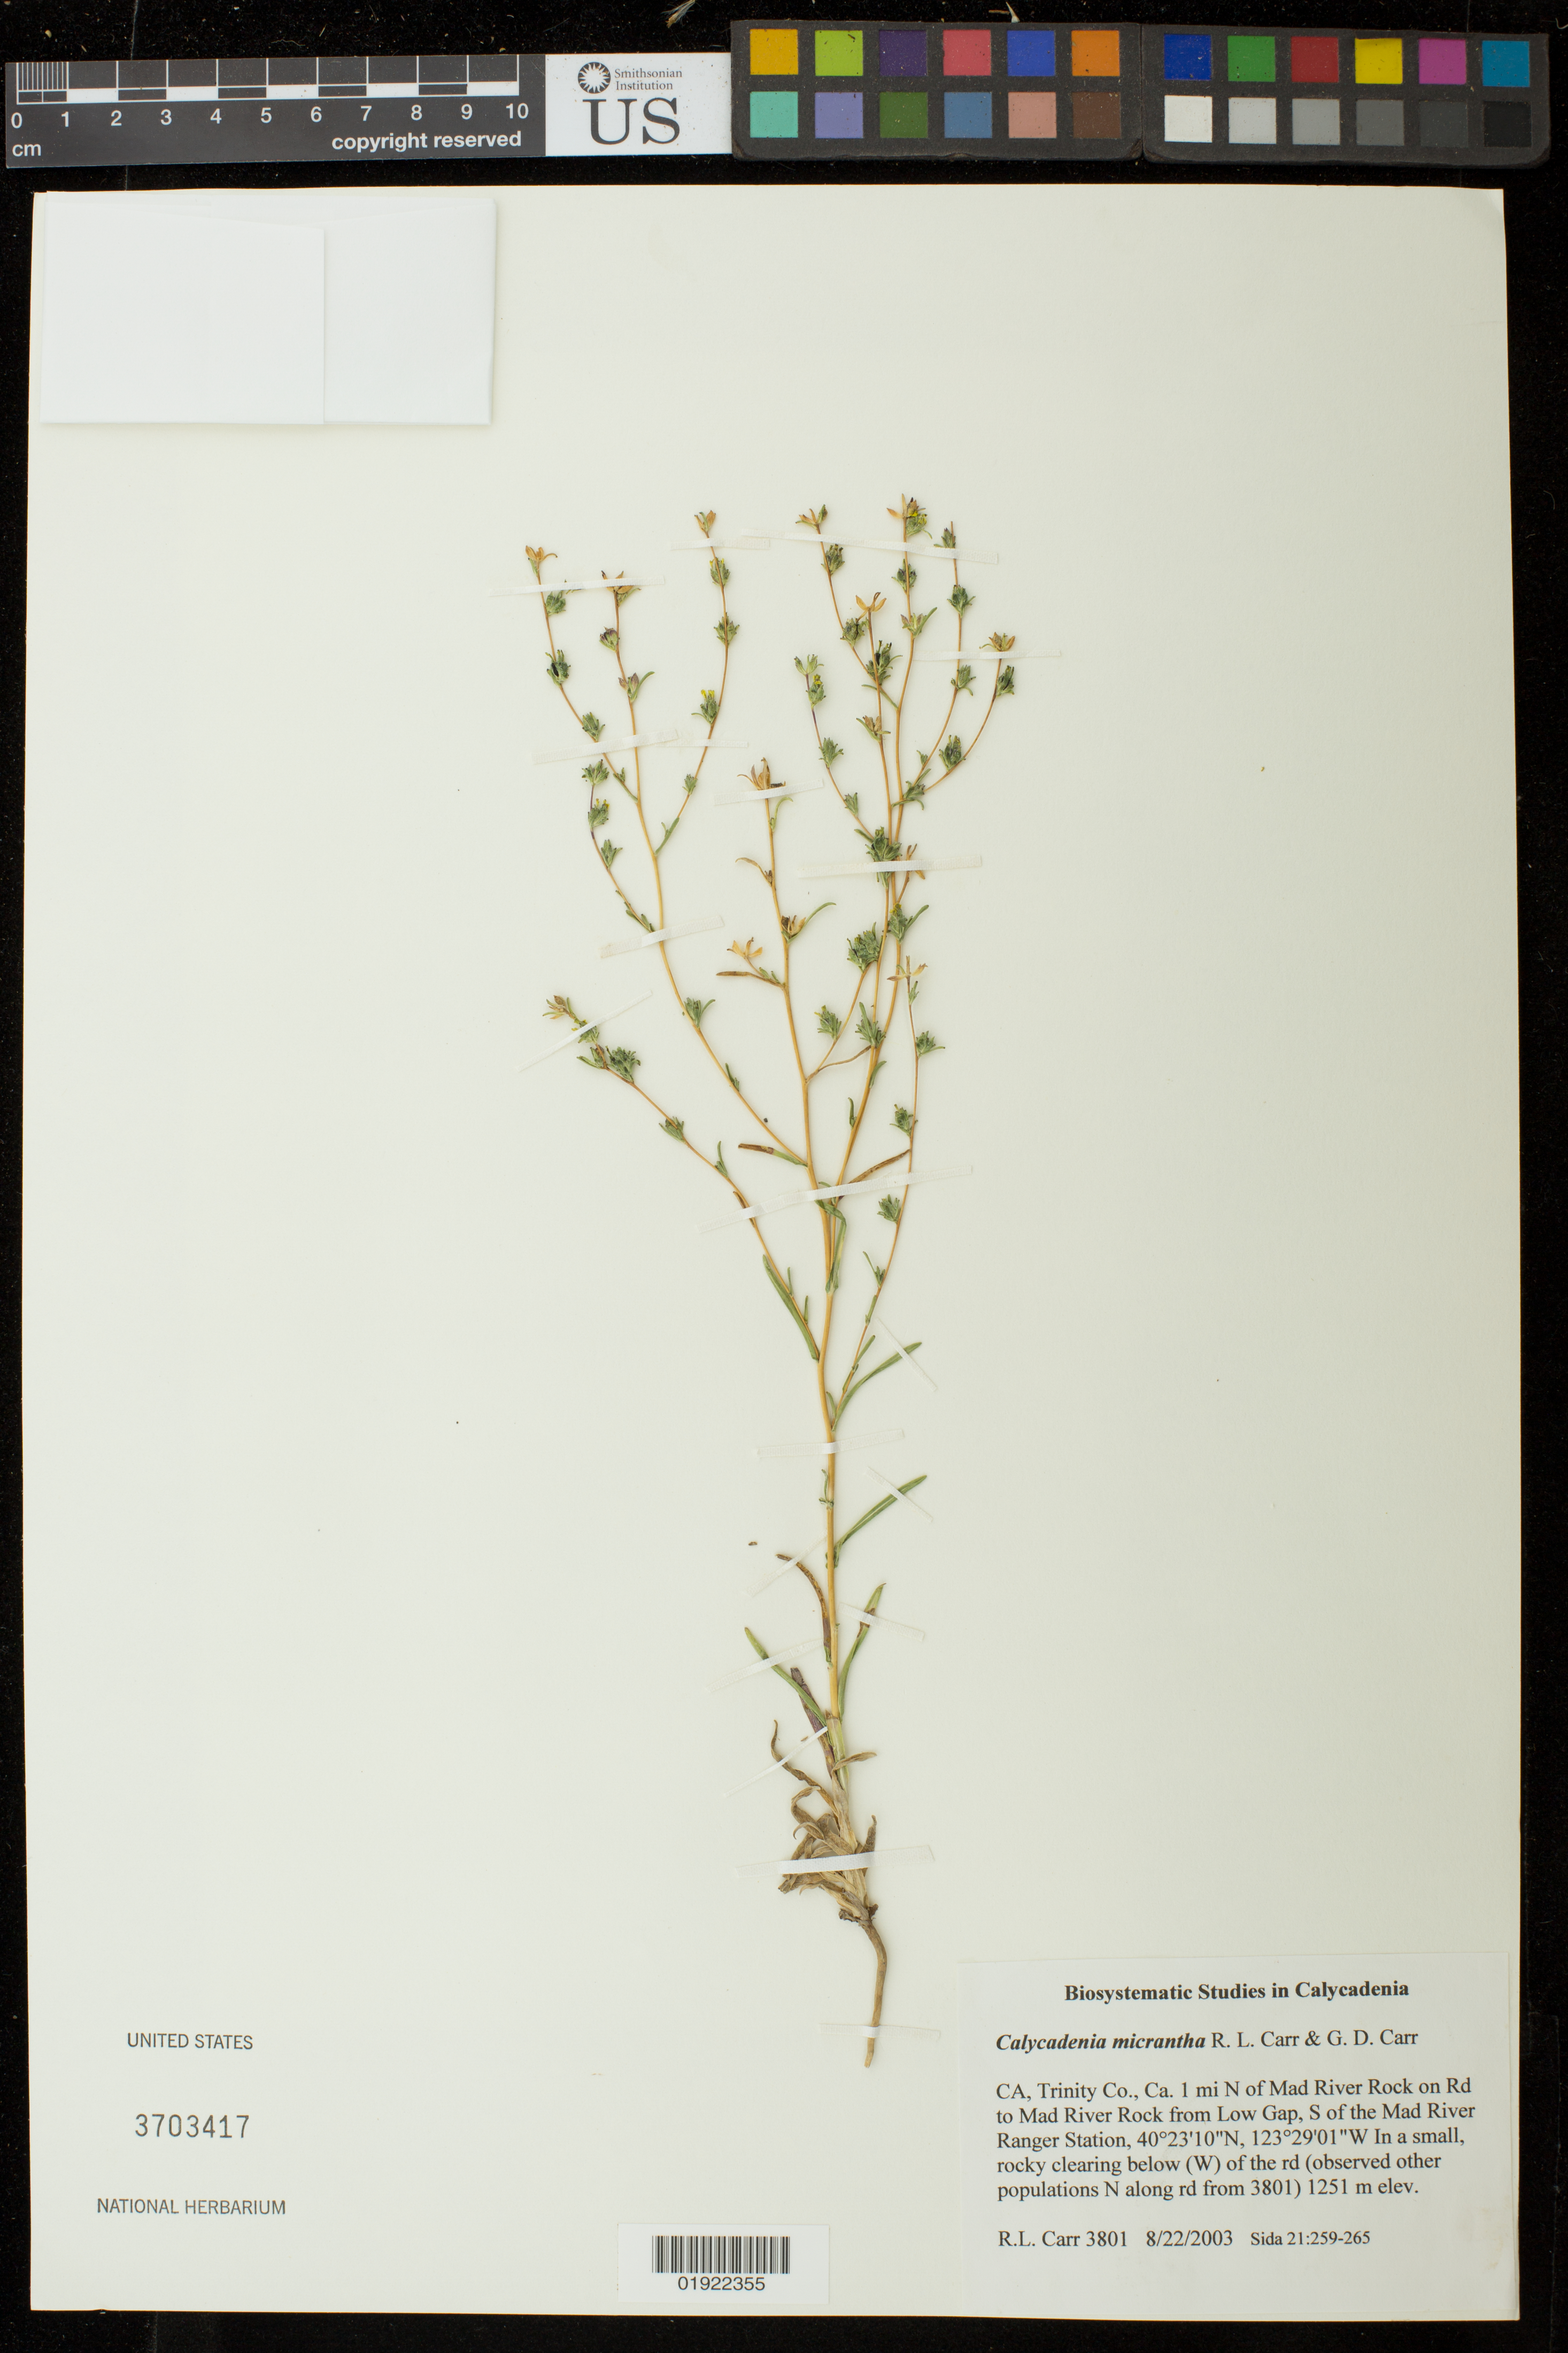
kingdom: Plantae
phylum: Tracheophyta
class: Magnoliopsida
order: Asterales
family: Asteraceae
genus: Calycadenia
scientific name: Calycadenia micrantha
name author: Carr & G.D. Carr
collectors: R. Carr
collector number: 3801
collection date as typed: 8/22/2003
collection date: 2003-08-22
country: United States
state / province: California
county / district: Trinity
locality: Ca. 1 mi N of Mad River Rock on Rd to Mad River Rock from Low Gap, S of the Mad River Ranger Station, W of the rd, other populations N along rd from 3801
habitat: in a small rocky clearing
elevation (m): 1251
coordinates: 40 23 10 N, 123 29 1 W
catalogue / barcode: US 3703417